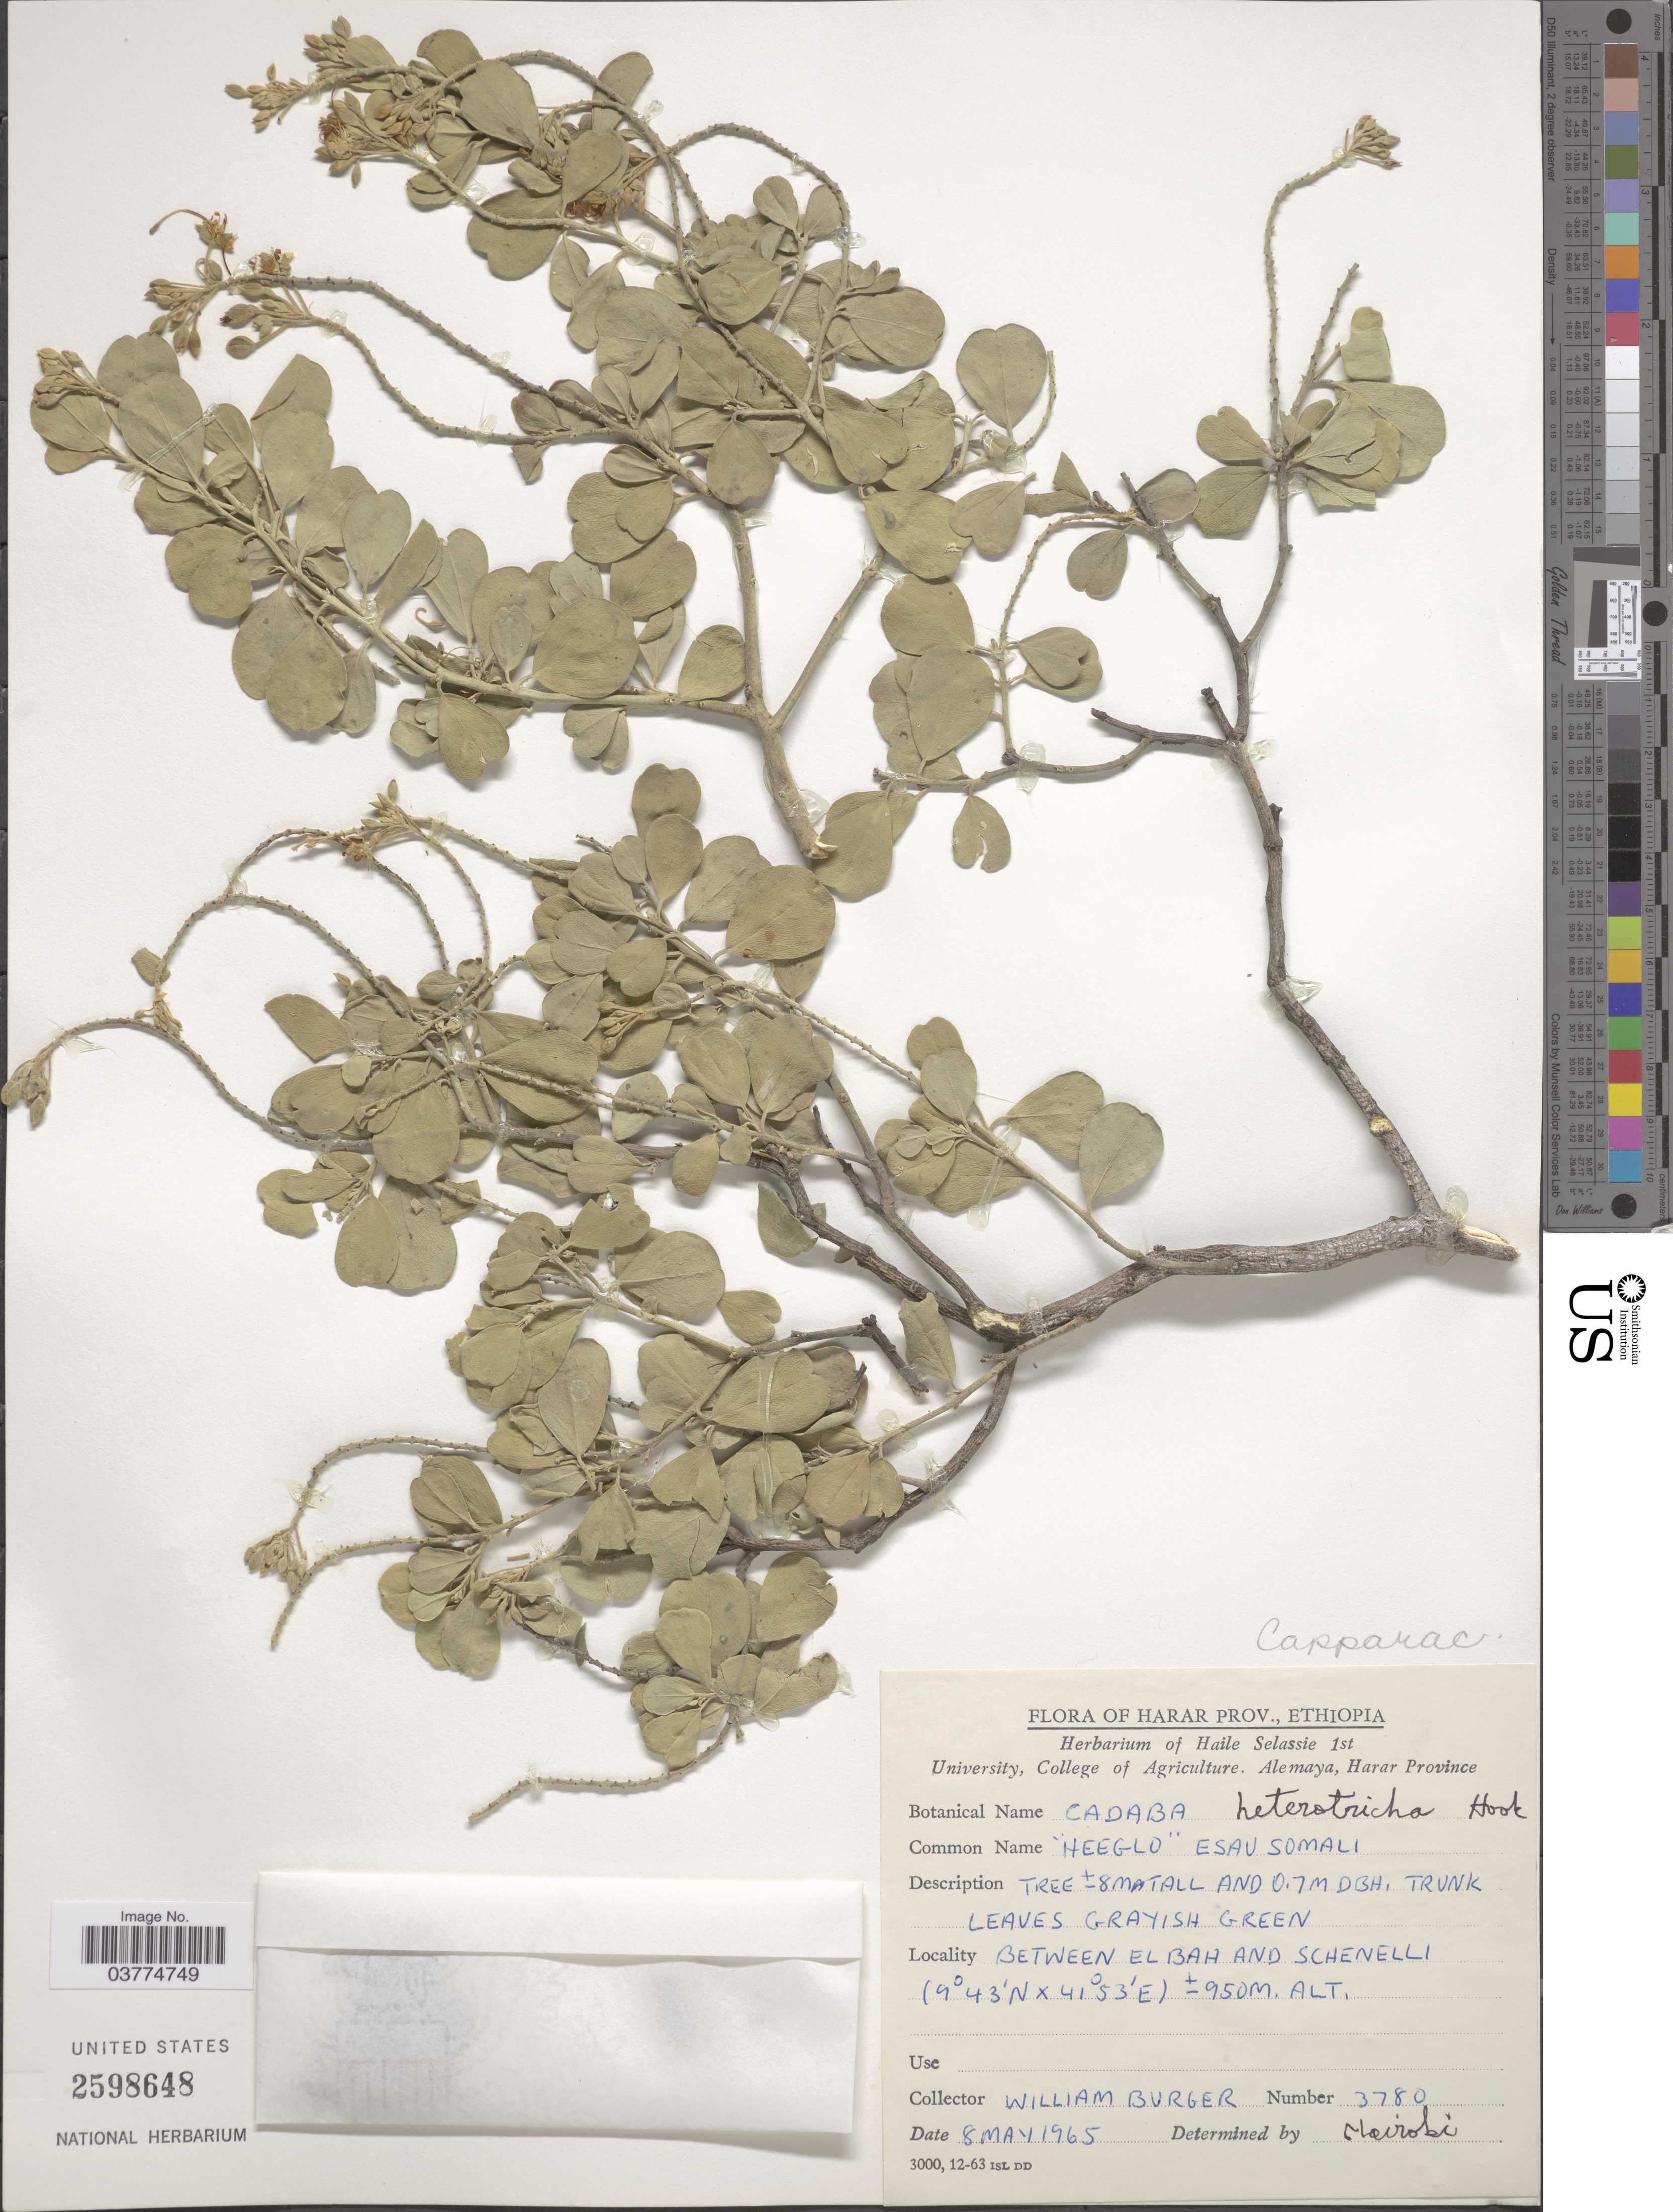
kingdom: Plantae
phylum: Tracheophyta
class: Magnoliopsida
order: Brassicales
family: Capparaceae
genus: Cadaba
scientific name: Cadaba heterotricha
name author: Stocks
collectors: W. Burger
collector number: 3780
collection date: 1965-05-08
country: Ethiopia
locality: Harar Prov. Between Elbah and Schenelli.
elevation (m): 950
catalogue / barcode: US 2598648